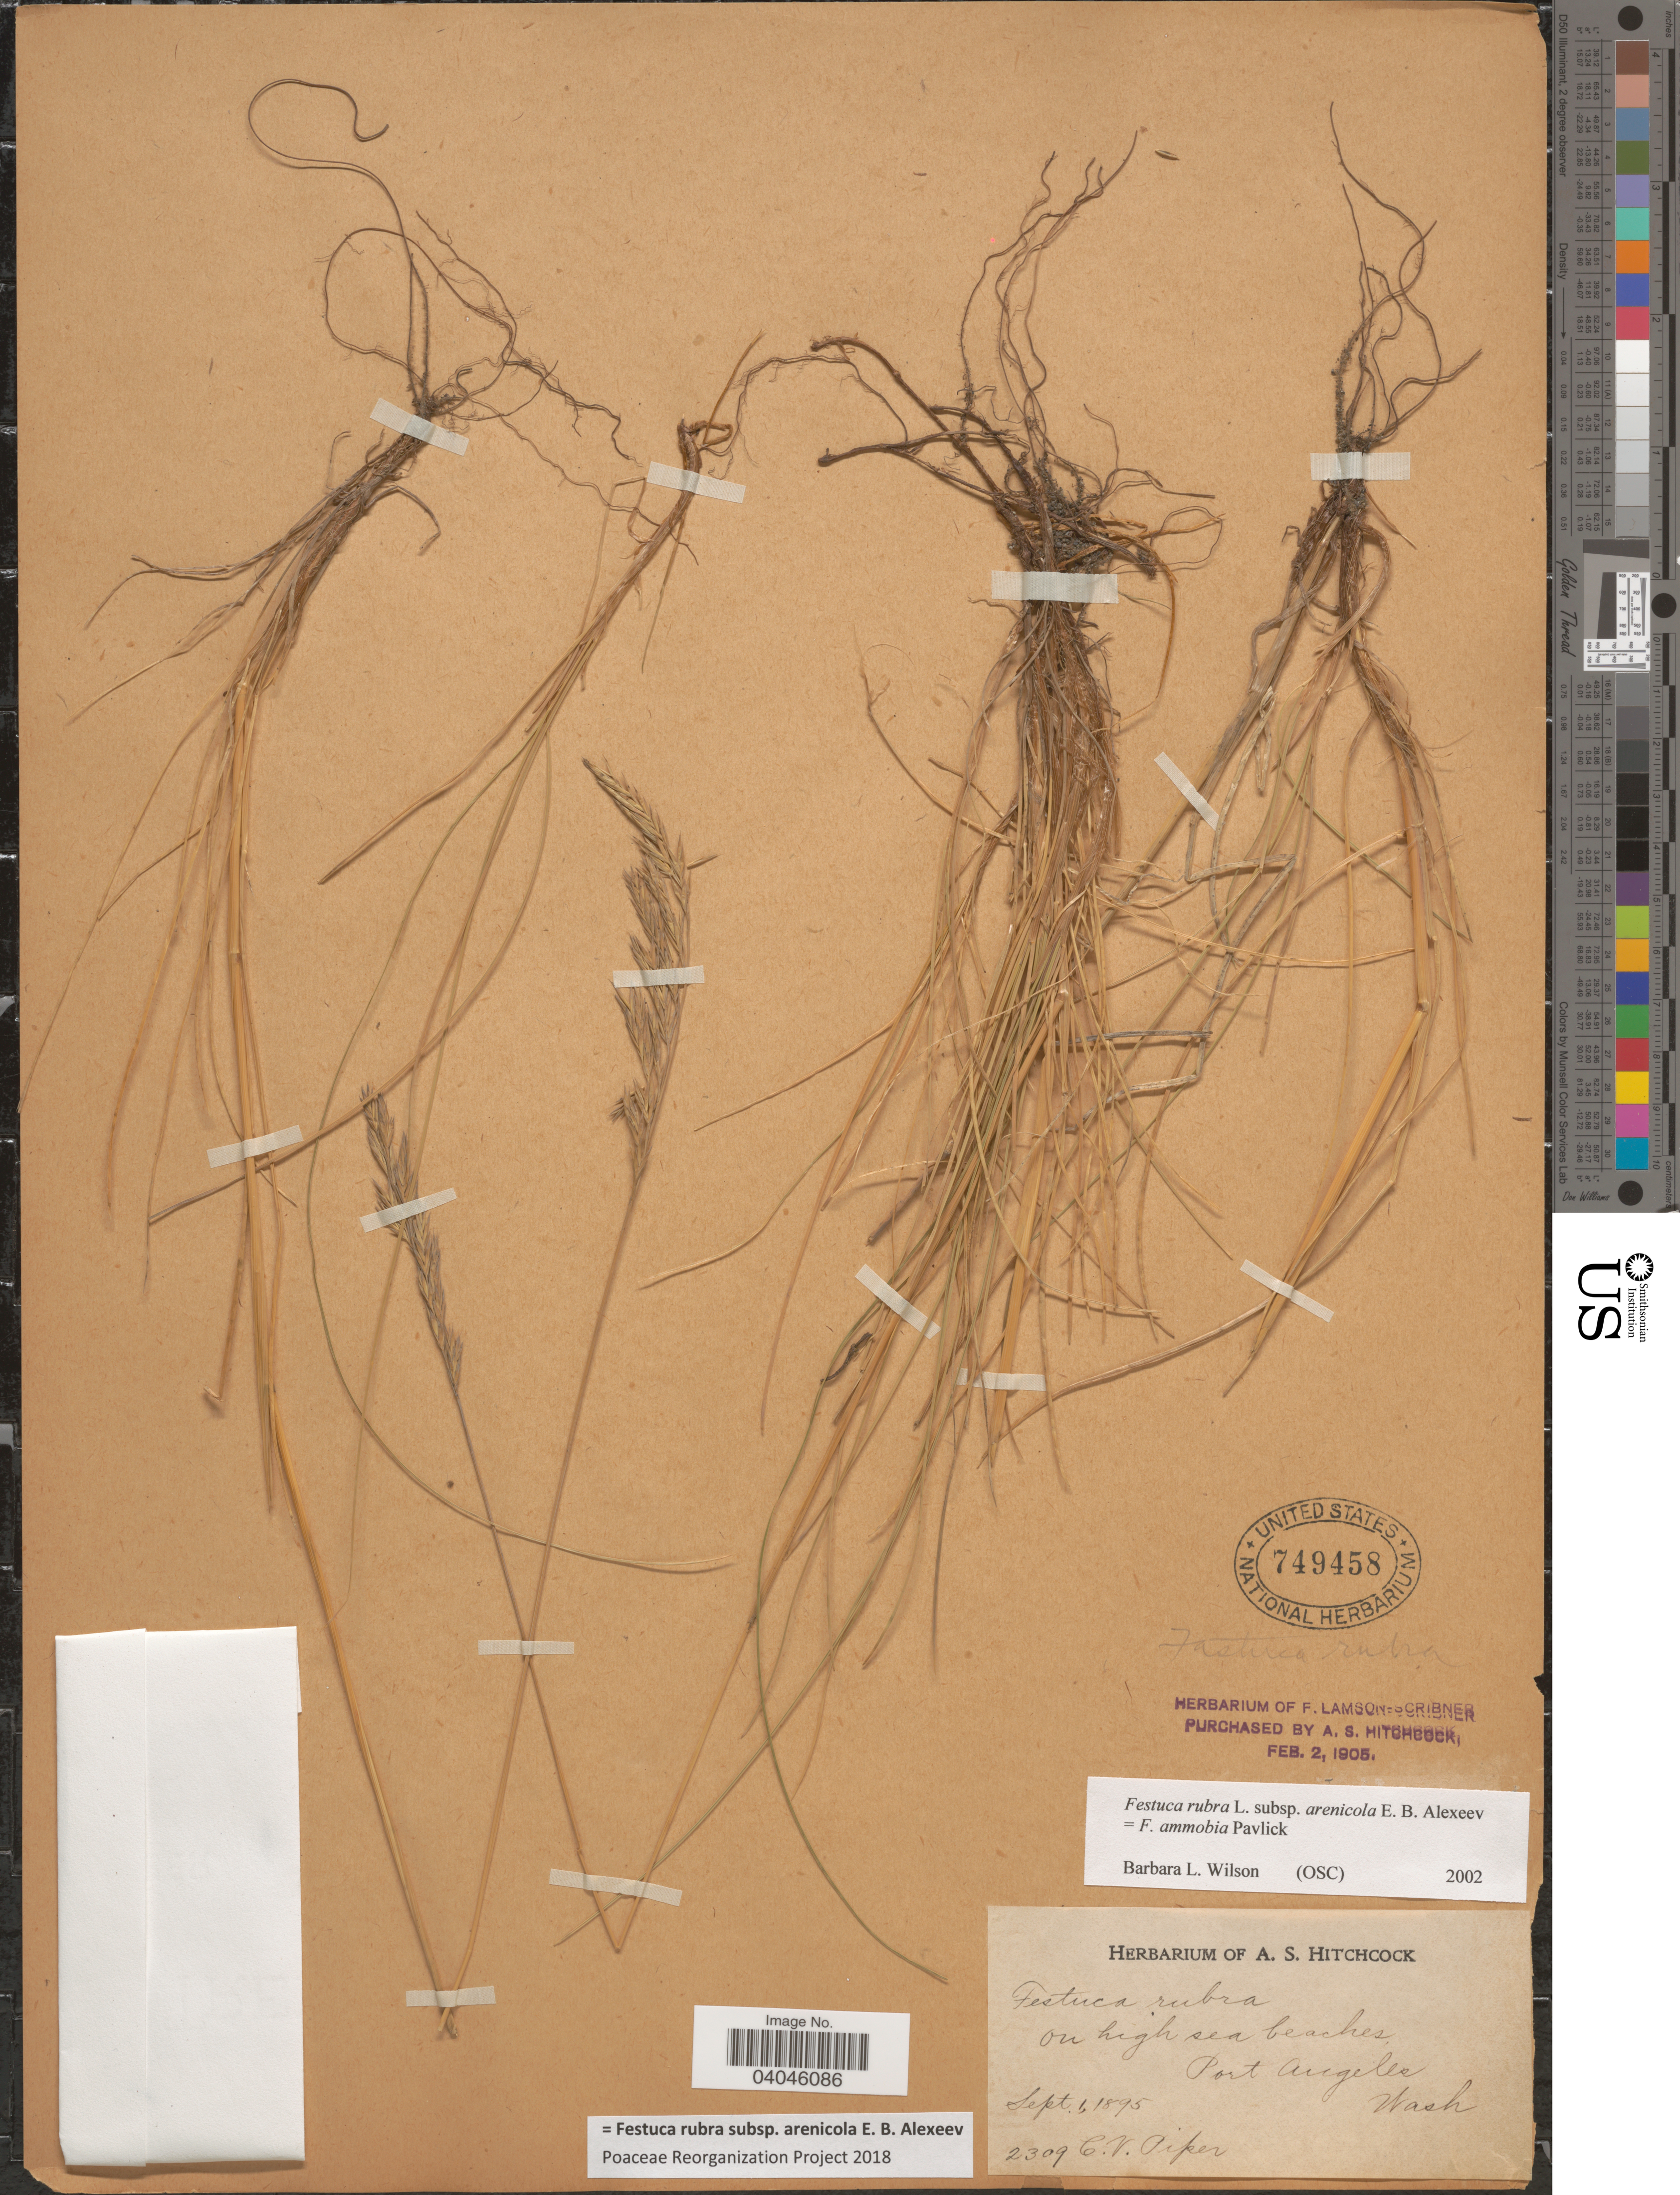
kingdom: Plantae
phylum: Tracheophyta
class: Liliopsida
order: Poales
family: Poaceae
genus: Festuca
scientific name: Festuca rubra subsp. arenicola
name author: E.B. Alexeev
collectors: C. V. Piper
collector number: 2309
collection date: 1895-09-01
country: United States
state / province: Washington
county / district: Clallam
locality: On high sea beaches. Port Angeles.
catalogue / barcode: US 749458